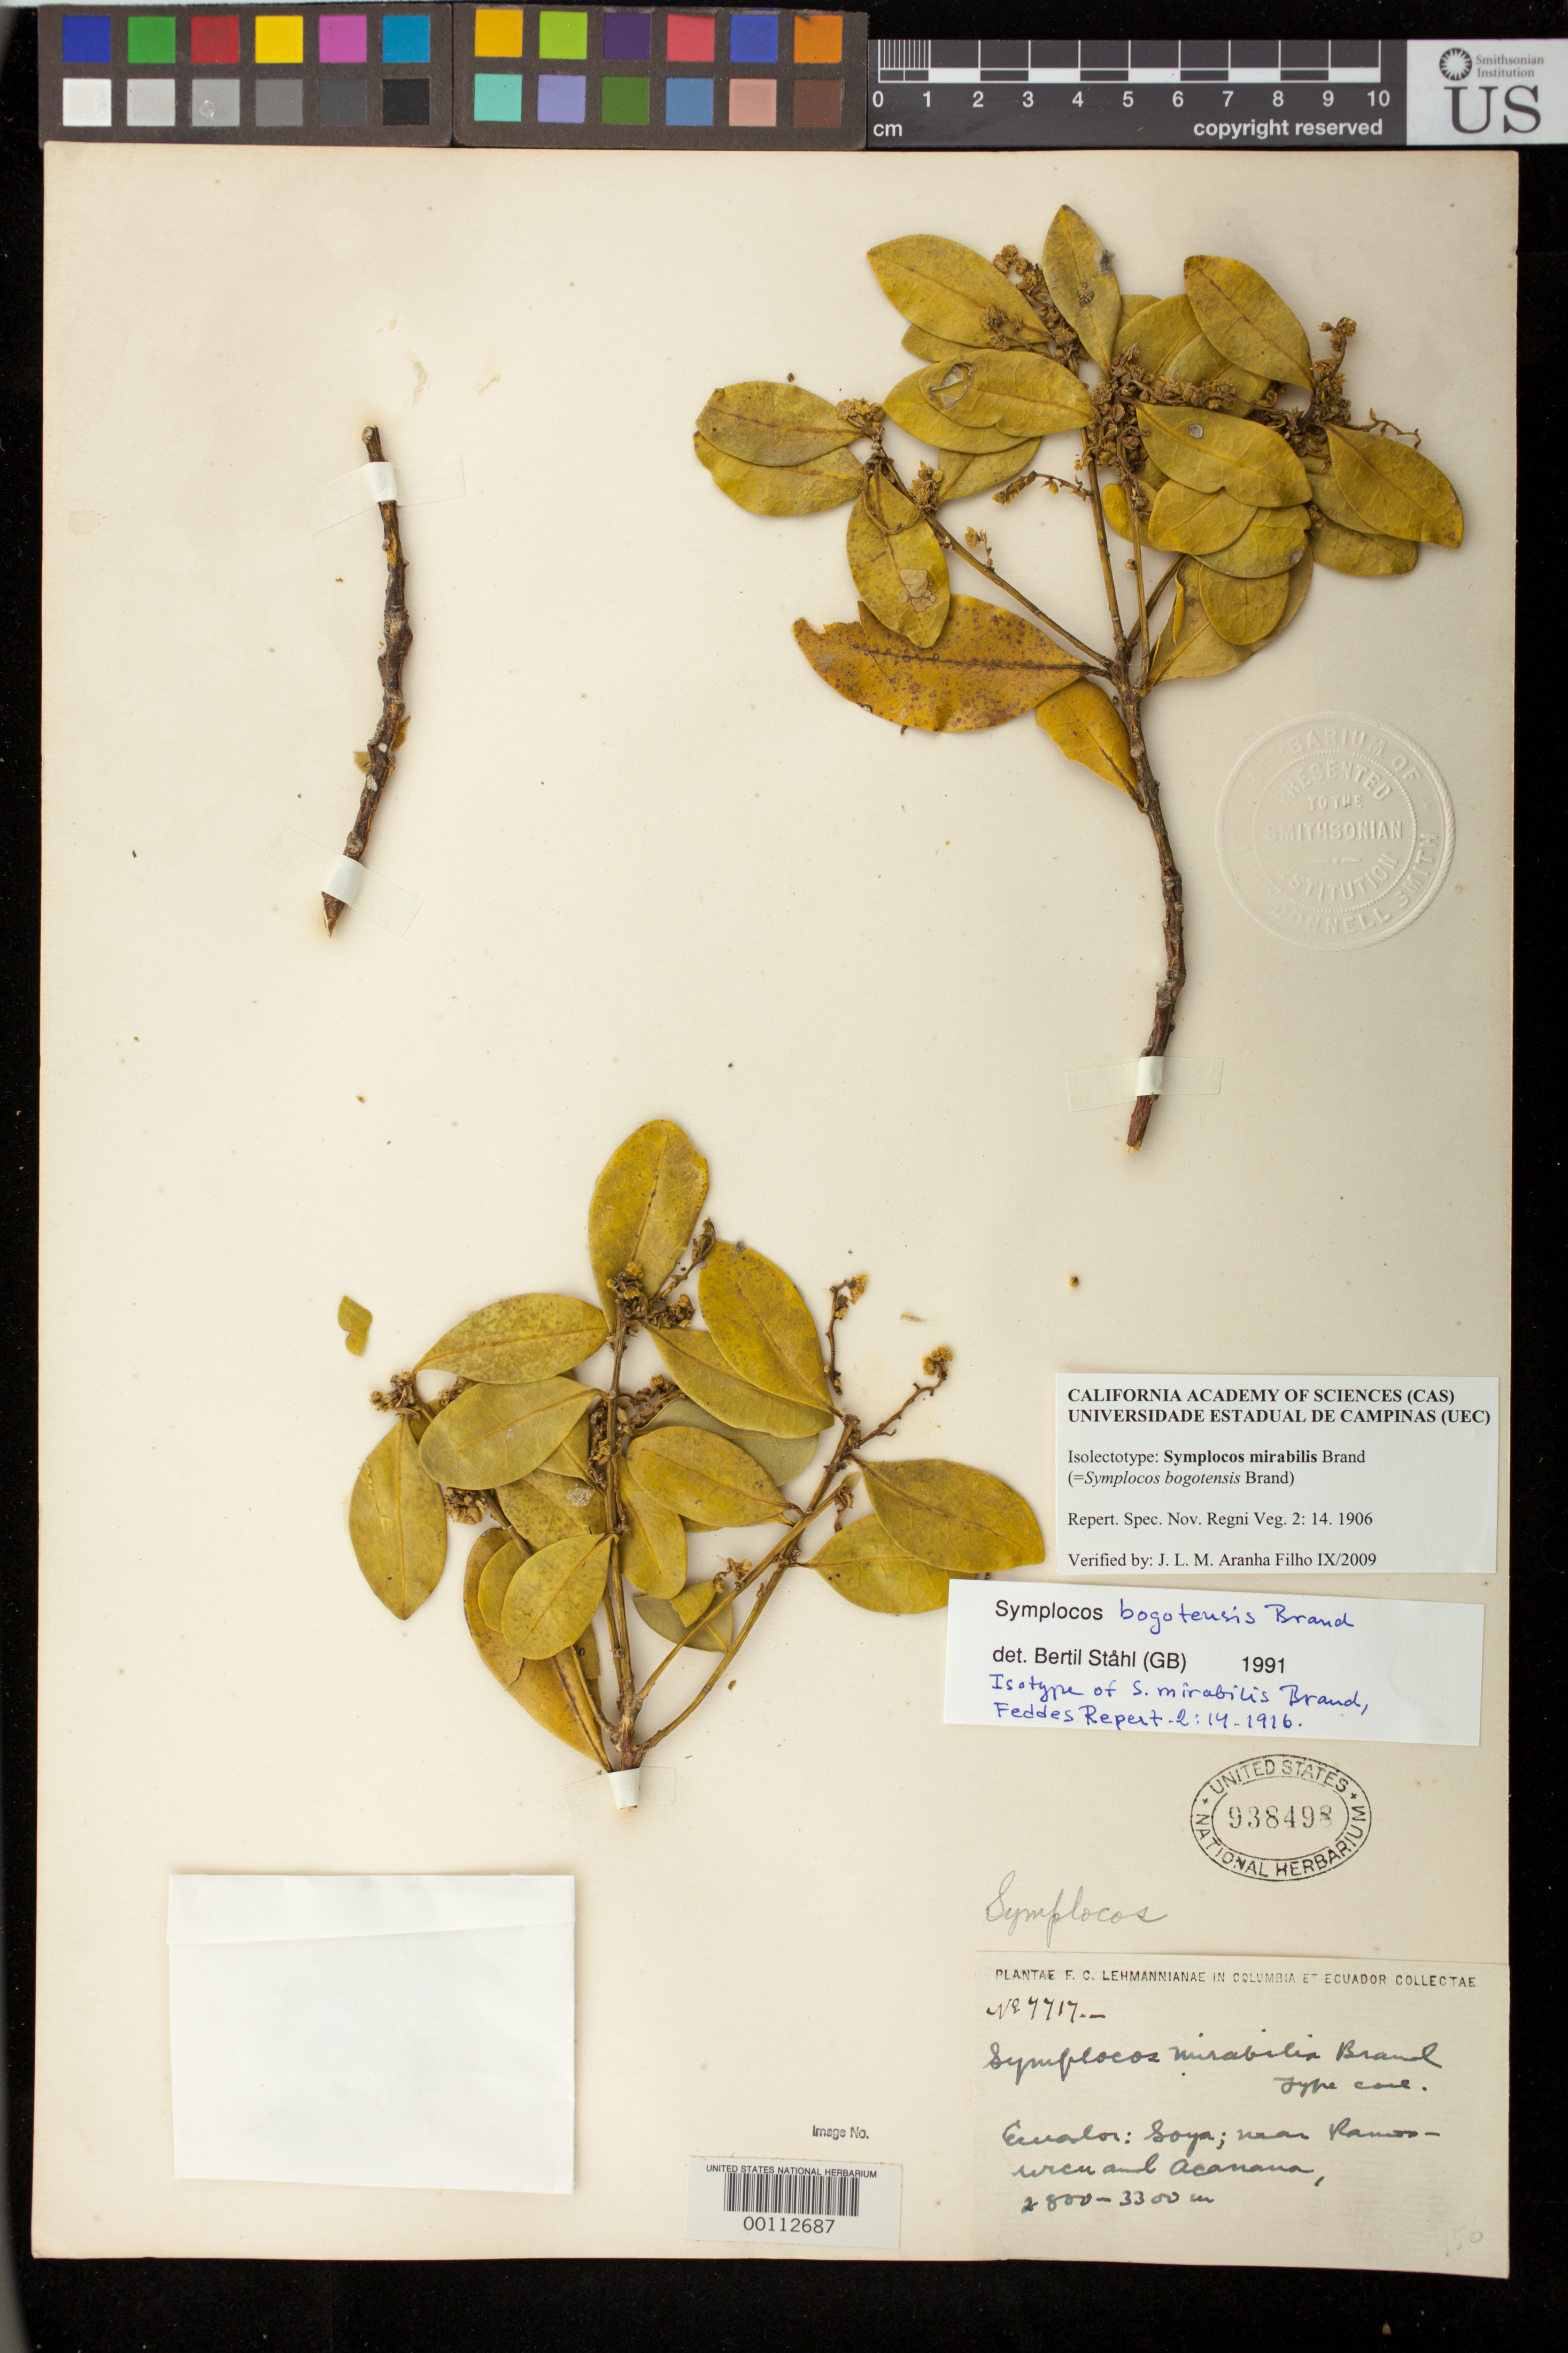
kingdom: Plantae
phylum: Tracheophyta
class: Magnoliopsida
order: Ericales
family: Symplocaceae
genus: Symplocos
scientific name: Symplocos mirabilis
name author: Brand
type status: Isolectotype; Type Collection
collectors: F. C. Lehmann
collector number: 7717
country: Ecuador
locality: Soya; near Ramos-Urcu and Acanana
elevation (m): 2800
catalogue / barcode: US 938498